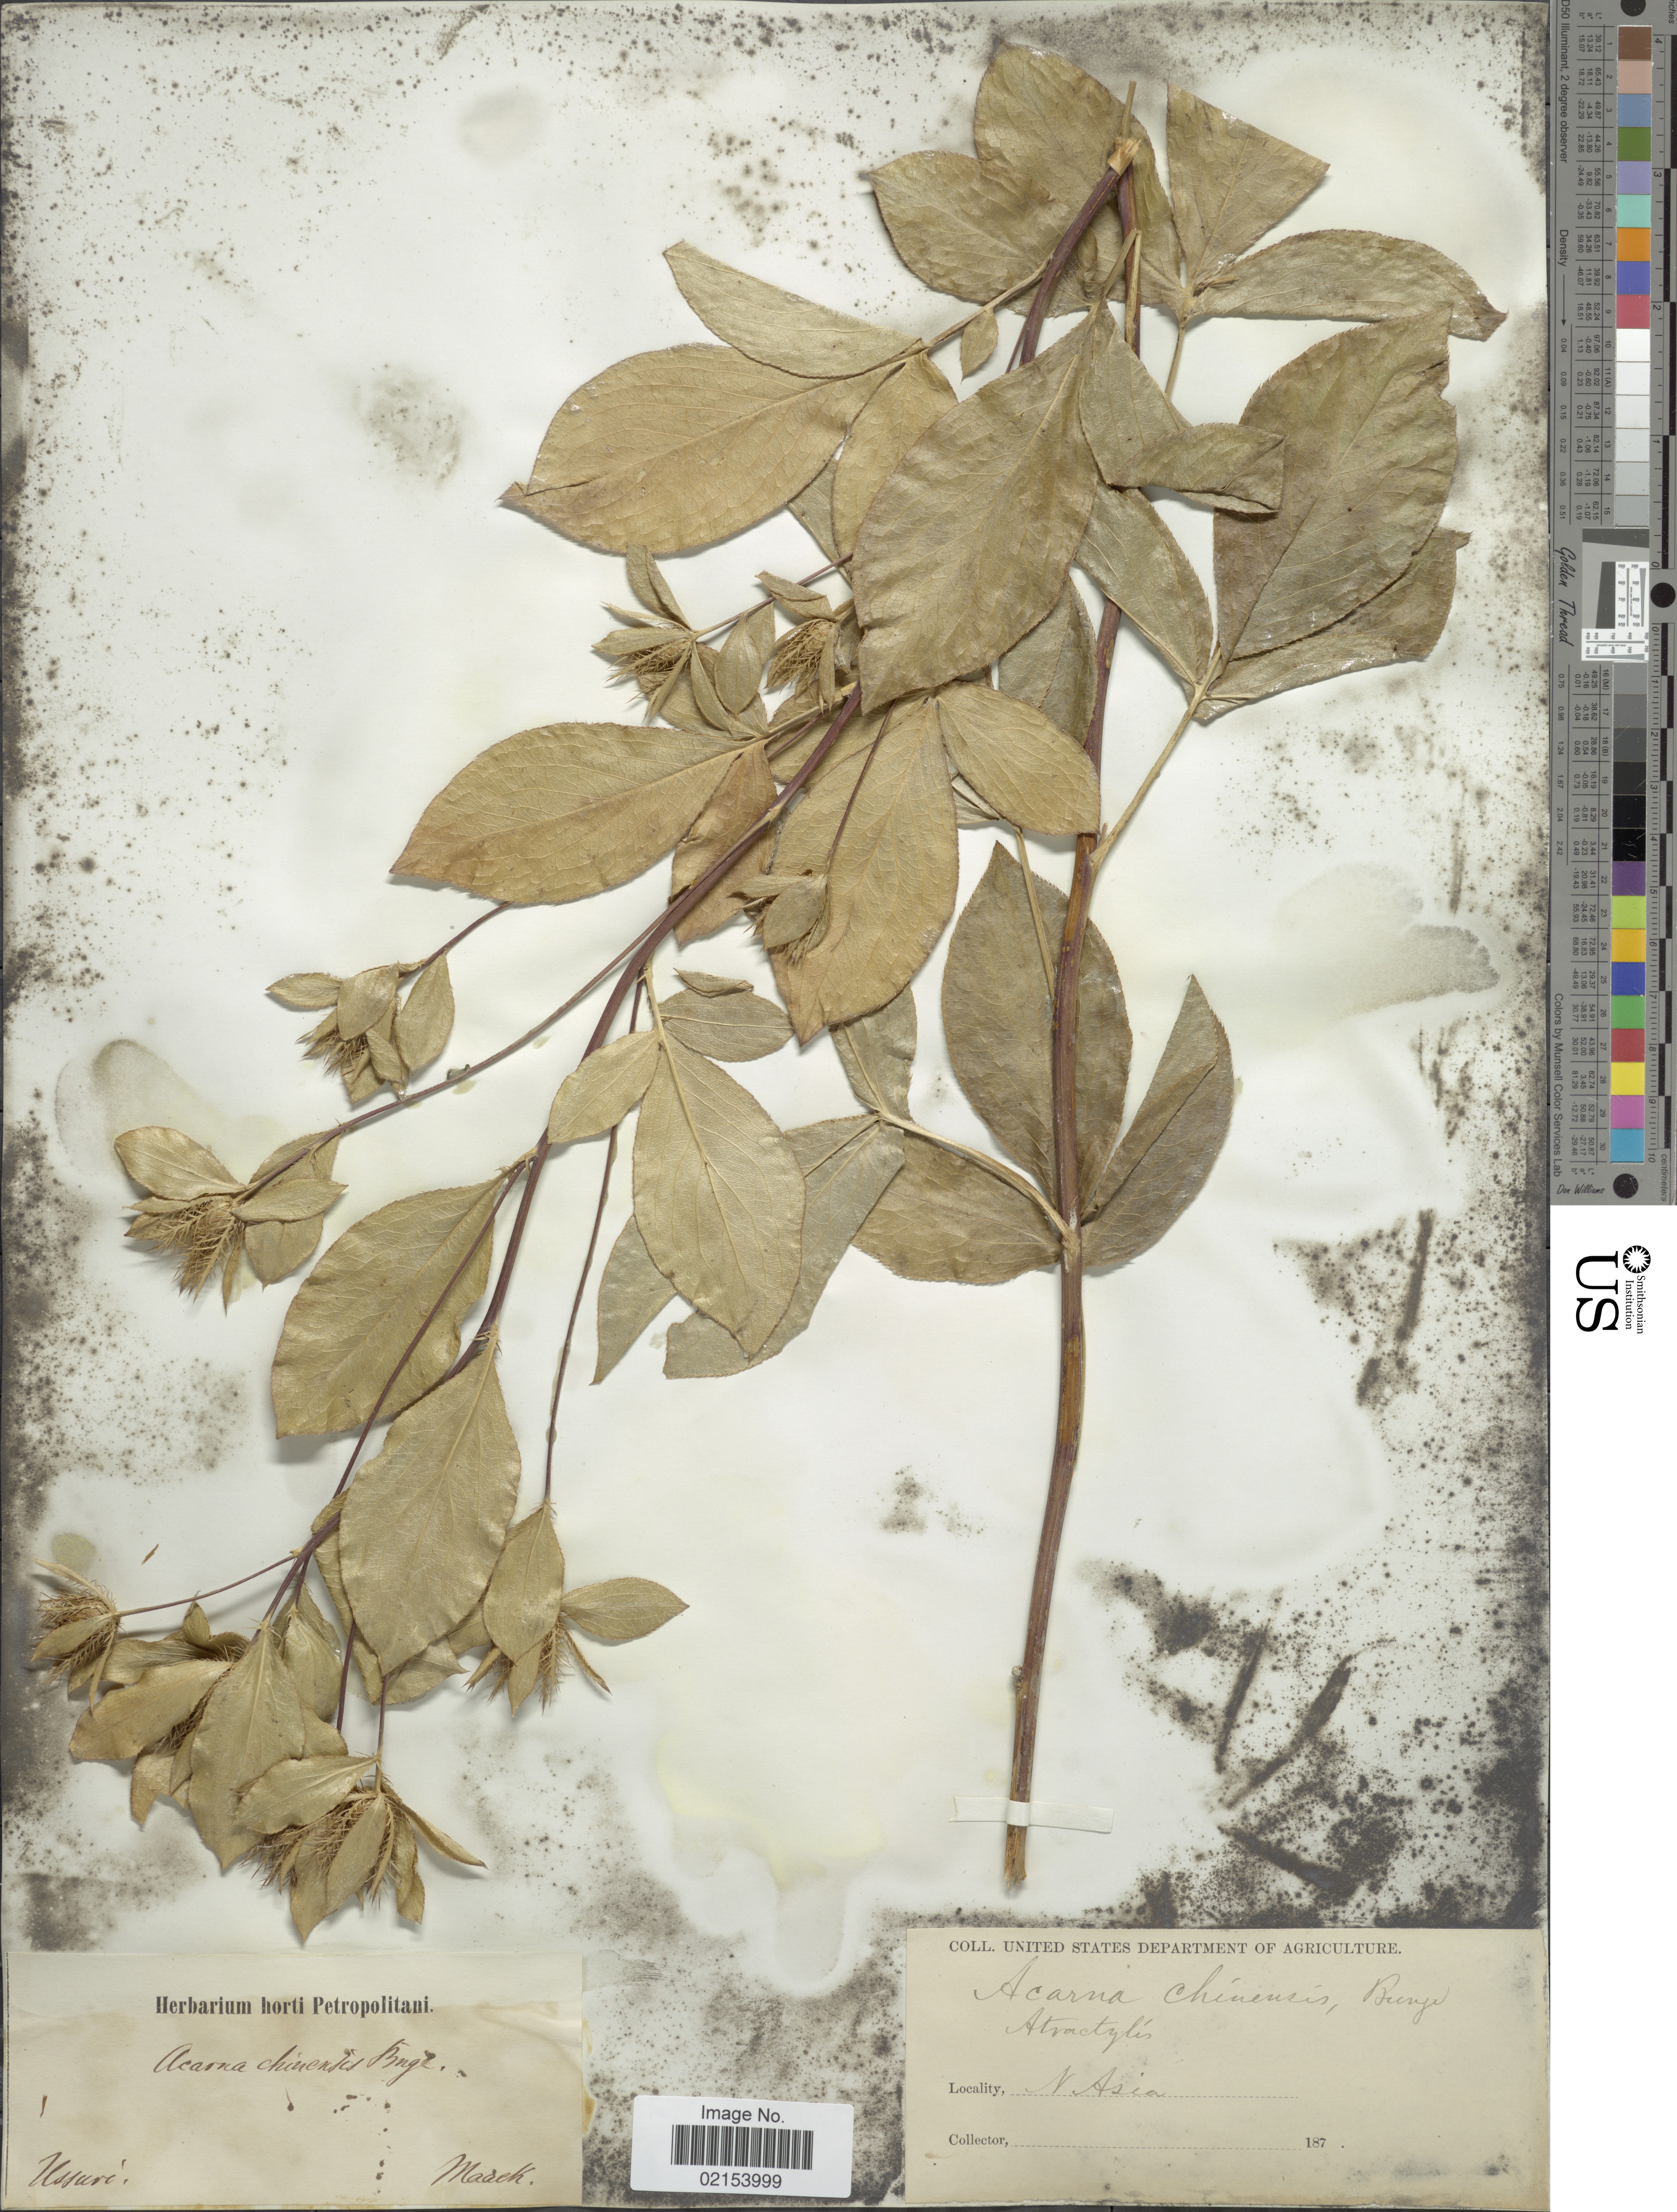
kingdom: Plantae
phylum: Tracheophyta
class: Magnoliopsida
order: Asterales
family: Asteraceae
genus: Atractylodes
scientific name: Atractylodes lancea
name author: (Thunb.) DC.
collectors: R. K. Maack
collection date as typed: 187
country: Russian Federation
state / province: Khabarovsk/Primorsky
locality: Ussuri. N. Asia